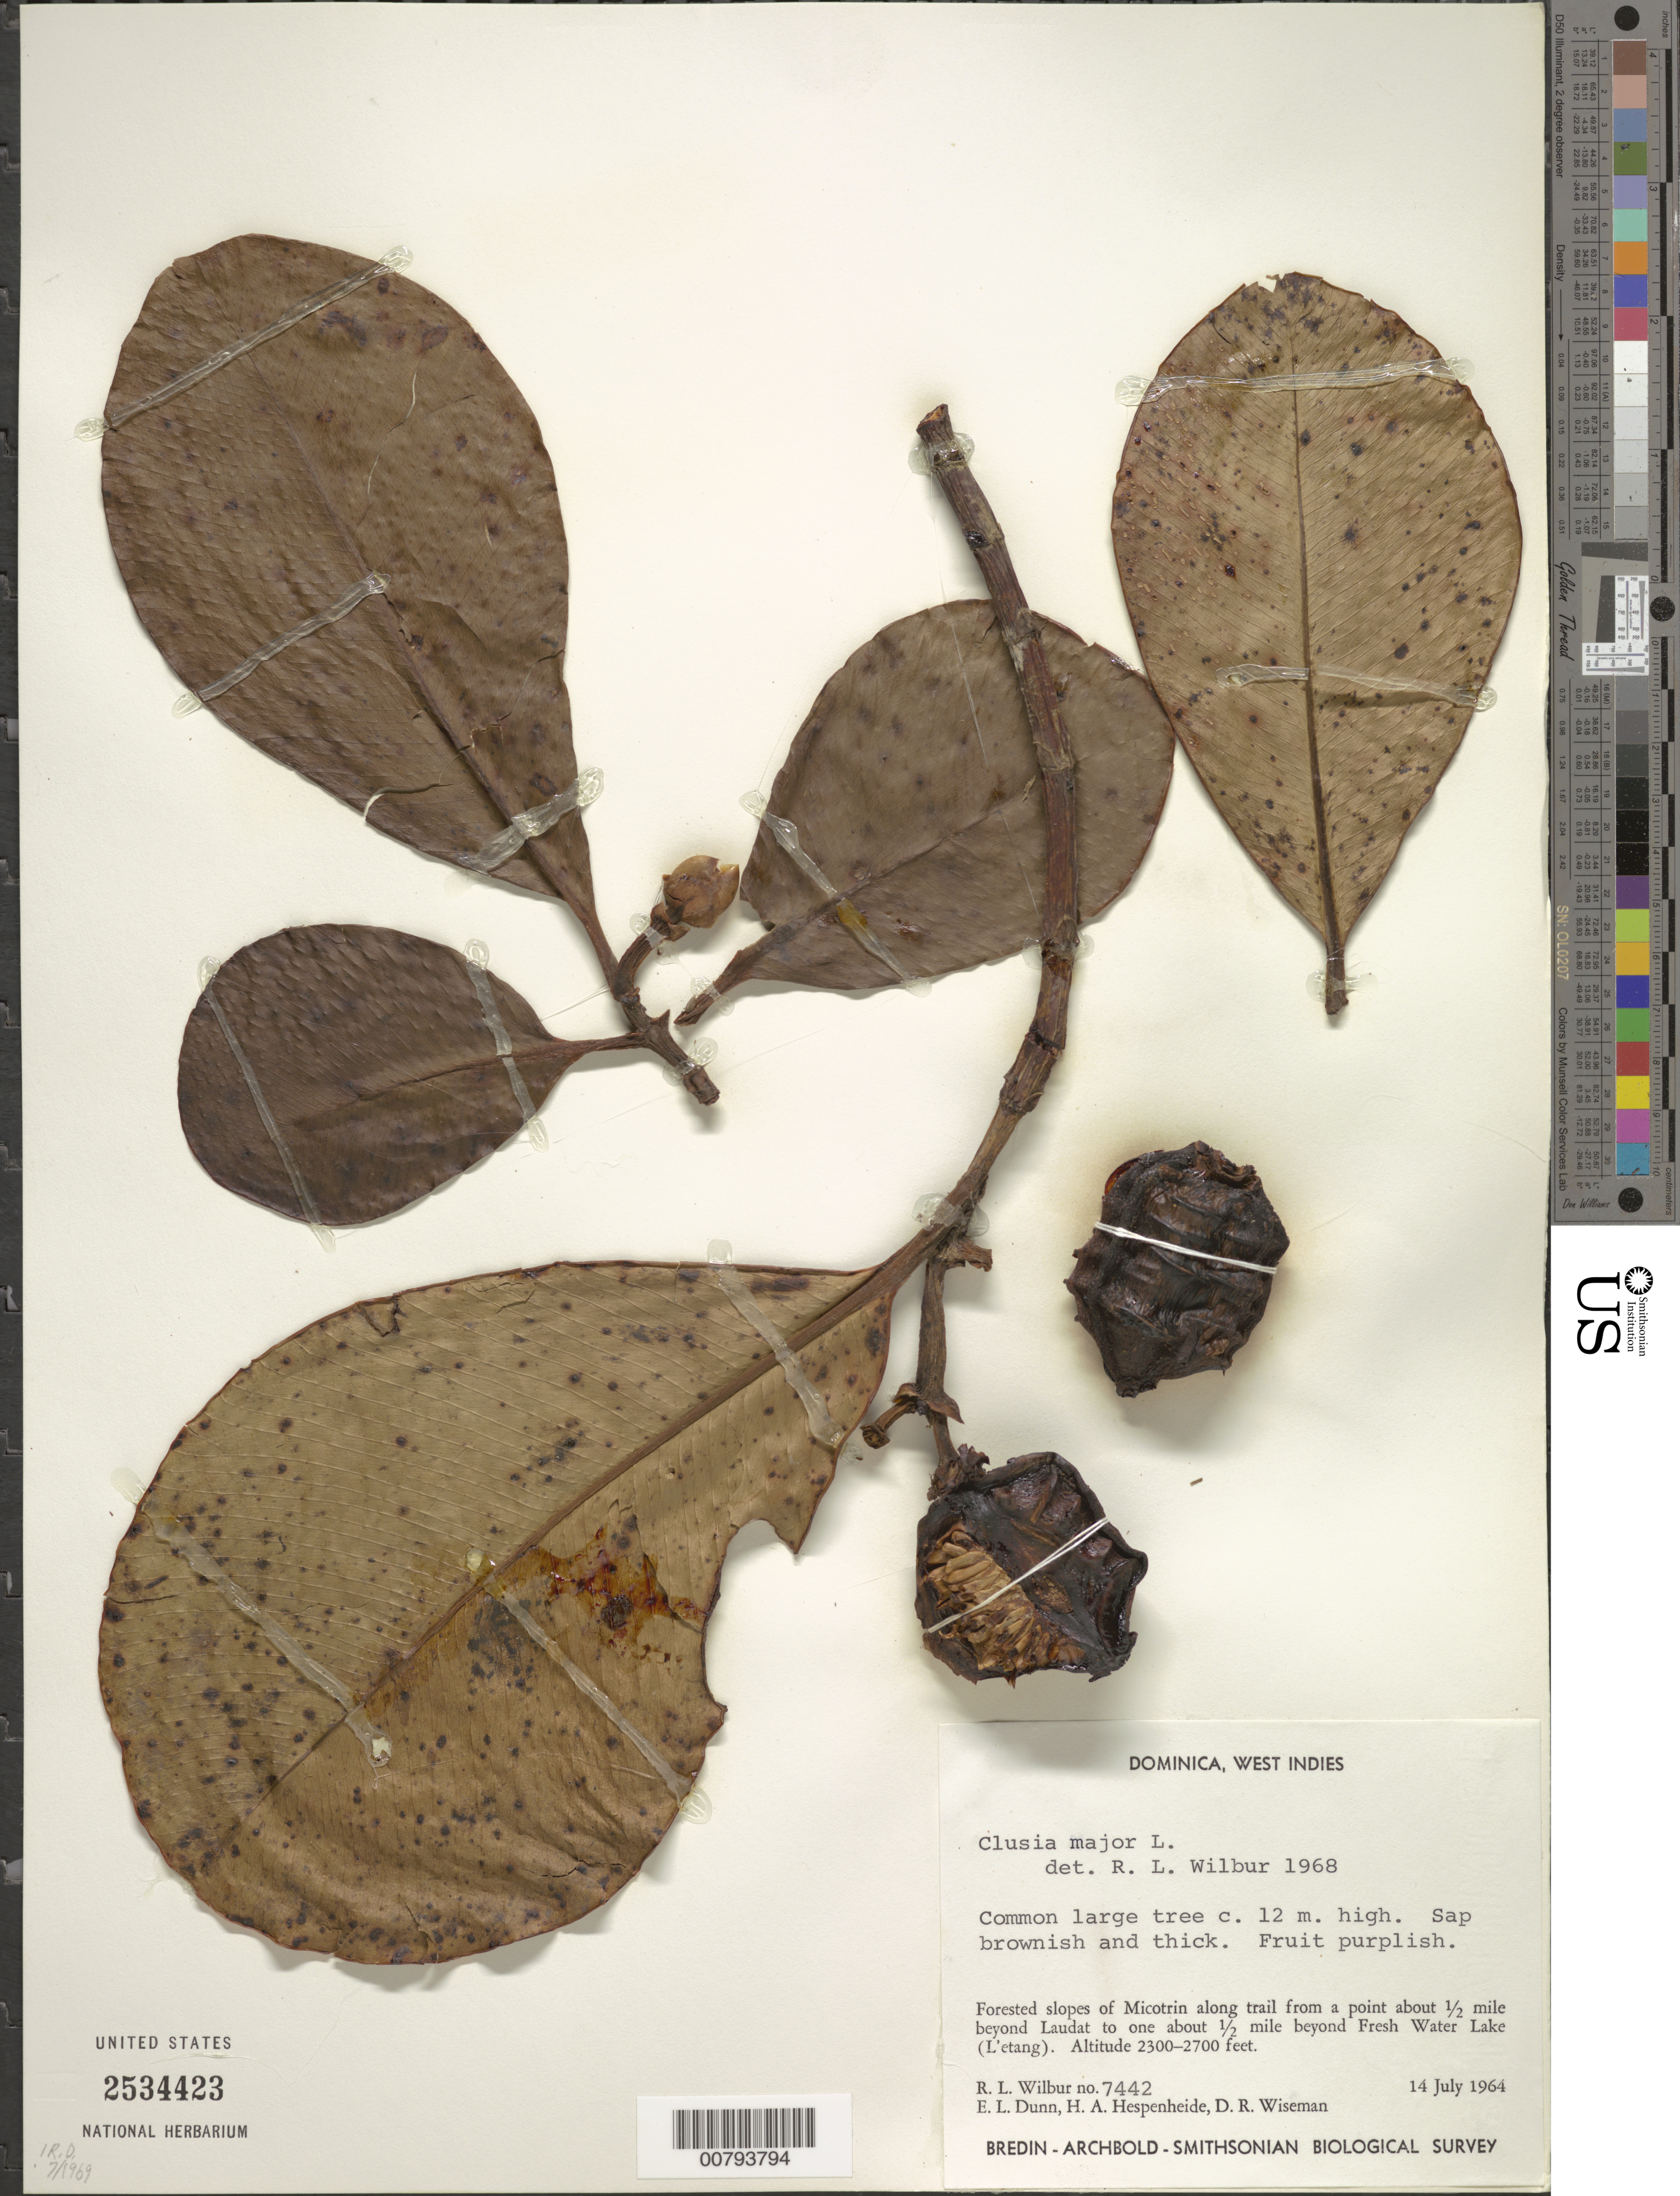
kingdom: Plantae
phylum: Tracheophyta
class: Magnoliopsida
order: Malpighiales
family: Clusiaceae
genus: Clusia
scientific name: Clusia major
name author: L.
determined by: Wilbur, R. L.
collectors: R. L. Wilbur, E. Dunn, H. A. Hespenheide & D. R. Wiseman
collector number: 7442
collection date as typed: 14 Jul 1964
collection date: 1964-07-14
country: Dominica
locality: Slopes of Micotrin along trail from a point 1/2 mi. beyond Laudat to one about 1/2 mi. beyond Fresh Water Lake (L'etang)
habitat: Forested slopes, along trail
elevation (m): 701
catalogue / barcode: US 2534423